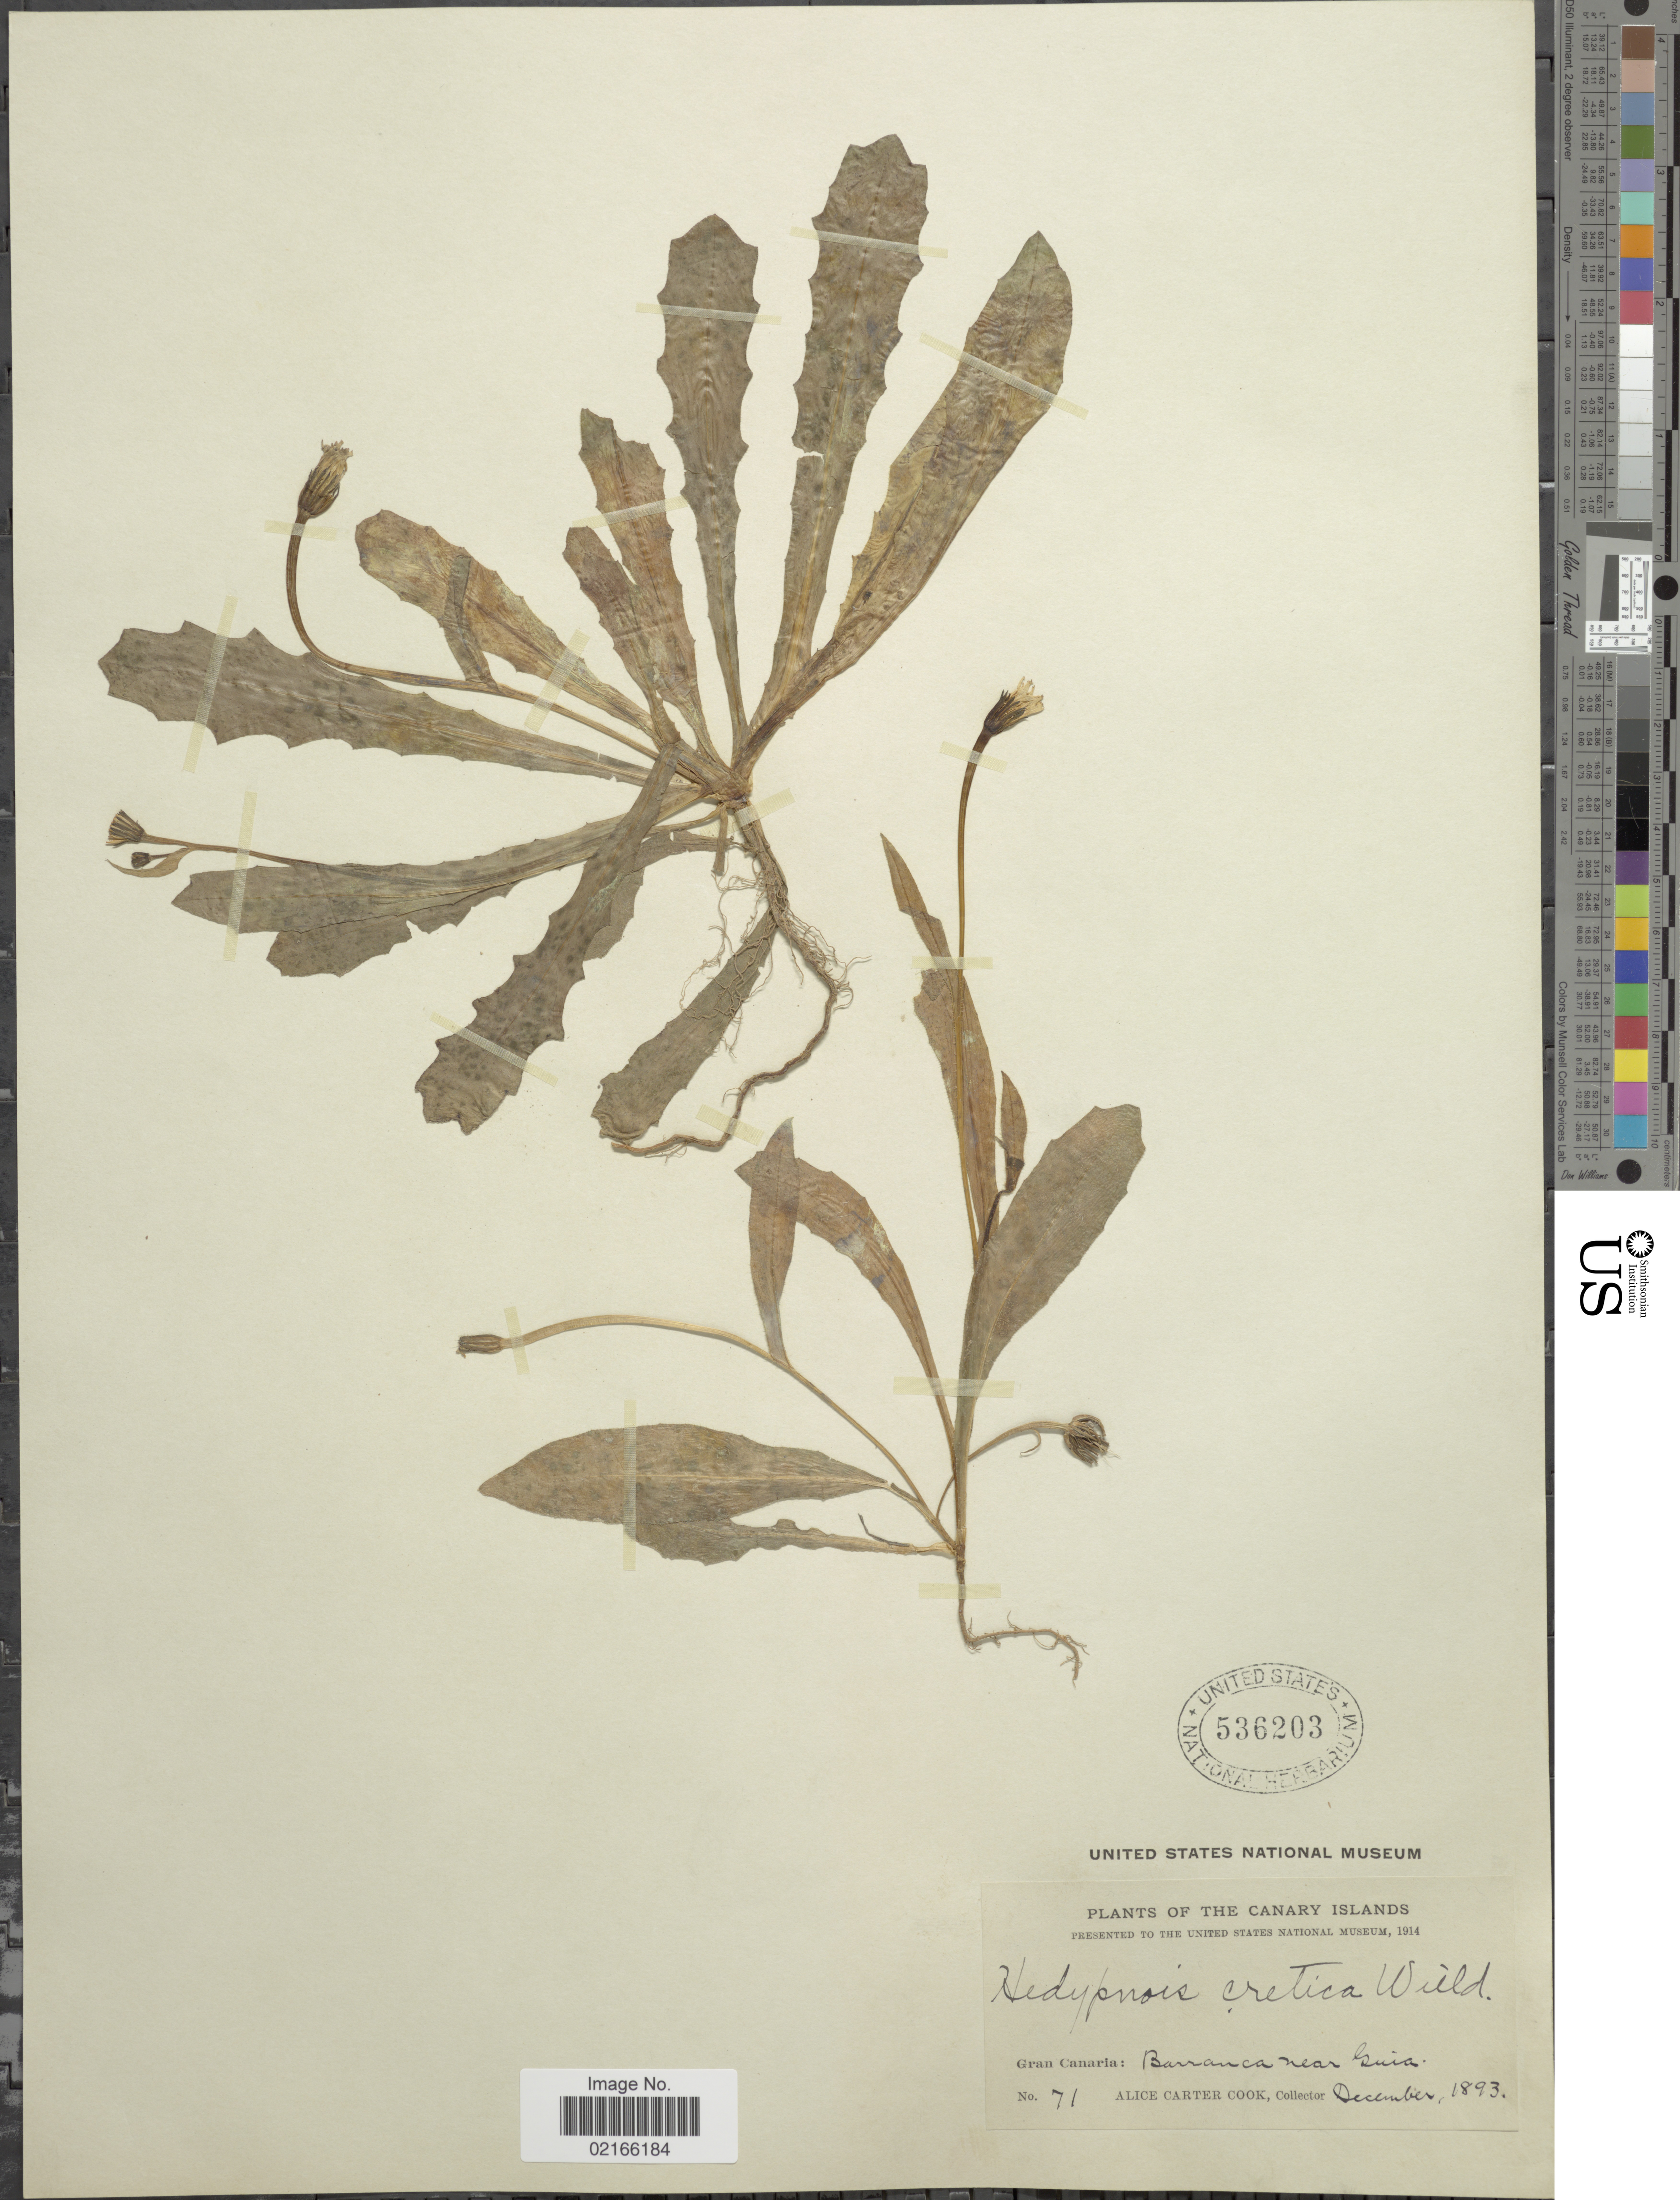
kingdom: Plantae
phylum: Tracheophyta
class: Magnoliopsida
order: Asterales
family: Asteraceae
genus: Hedypnois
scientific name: Hedypnois rhagadioloides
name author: (L.) F.W. Schmidt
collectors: Alice C. Cook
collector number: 71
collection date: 1893-12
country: Spain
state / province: Canarias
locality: Canary Islands. Gran Canaria: Barranca near Guia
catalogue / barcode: US 536203